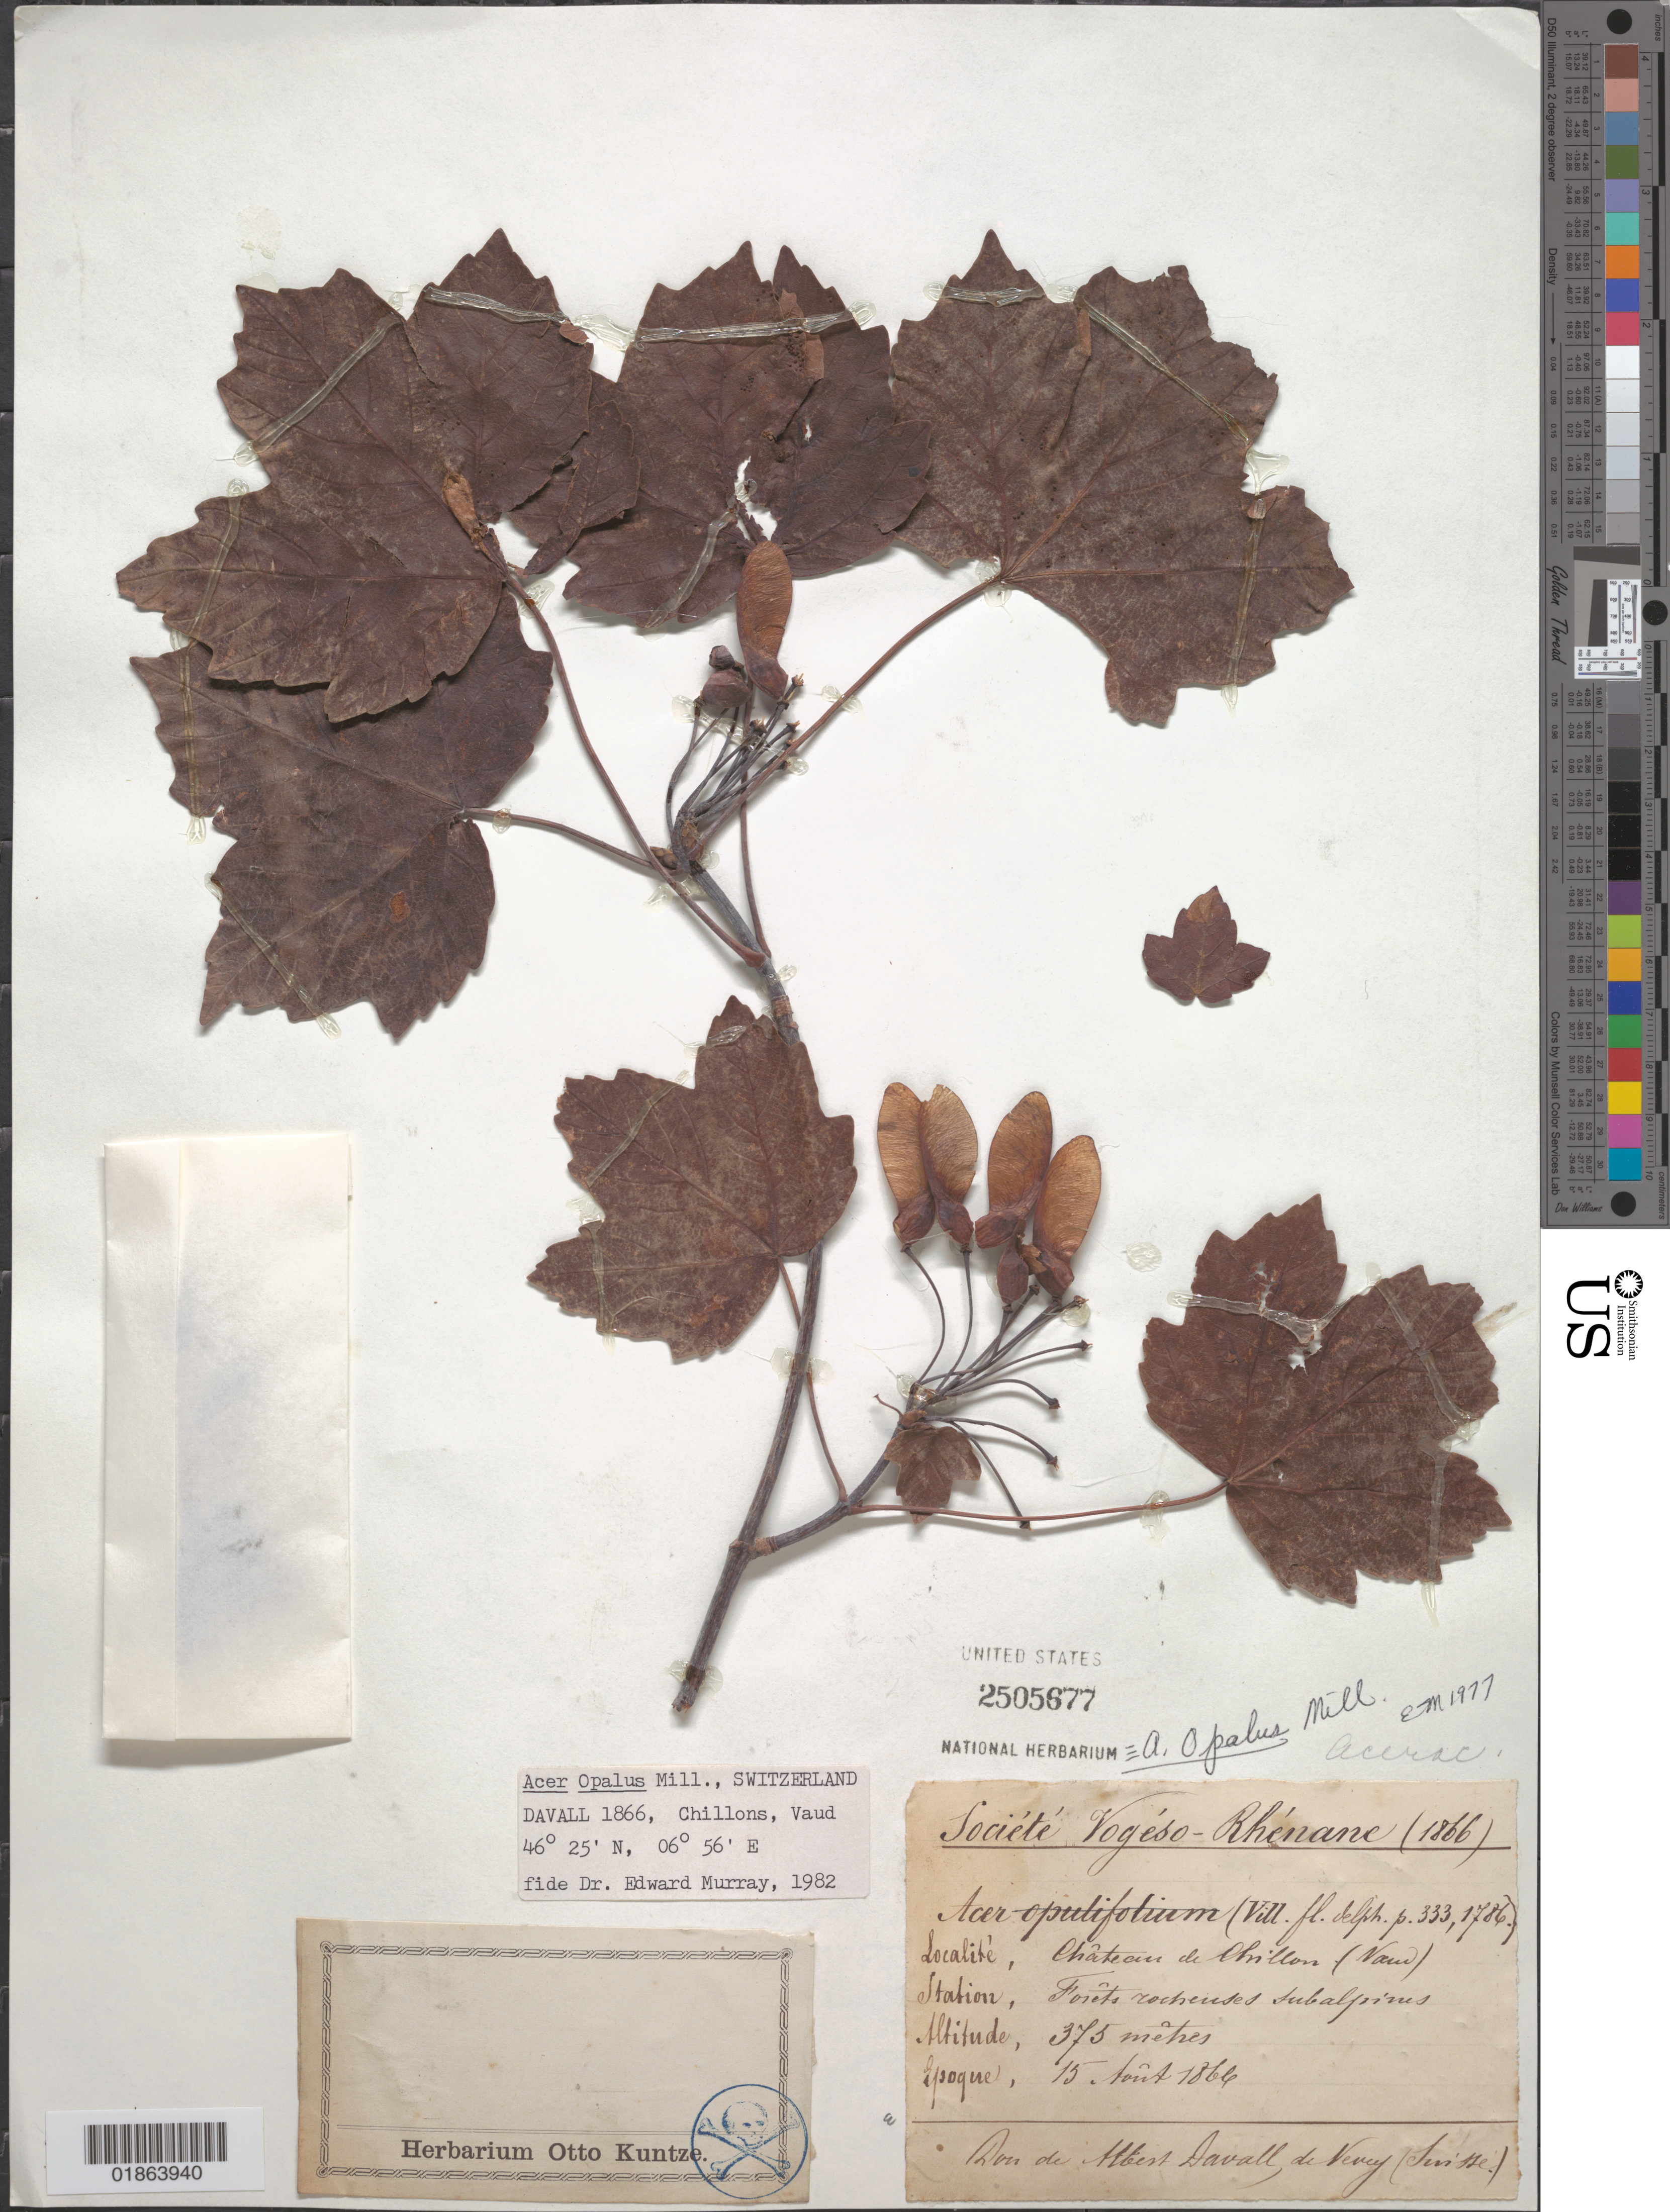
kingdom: Plantae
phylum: Tracheophyta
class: Magnoliopsida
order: Sapindales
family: Sapindaceae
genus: Acer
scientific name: Acer opalus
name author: Mill.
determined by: Murray, Edward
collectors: A. Davall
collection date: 1866-08-15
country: Switzerland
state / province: Vaud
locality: Chateau de Chillon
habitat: Forêts rocheuses subalpinus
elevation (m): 375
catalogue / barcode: US 2505677